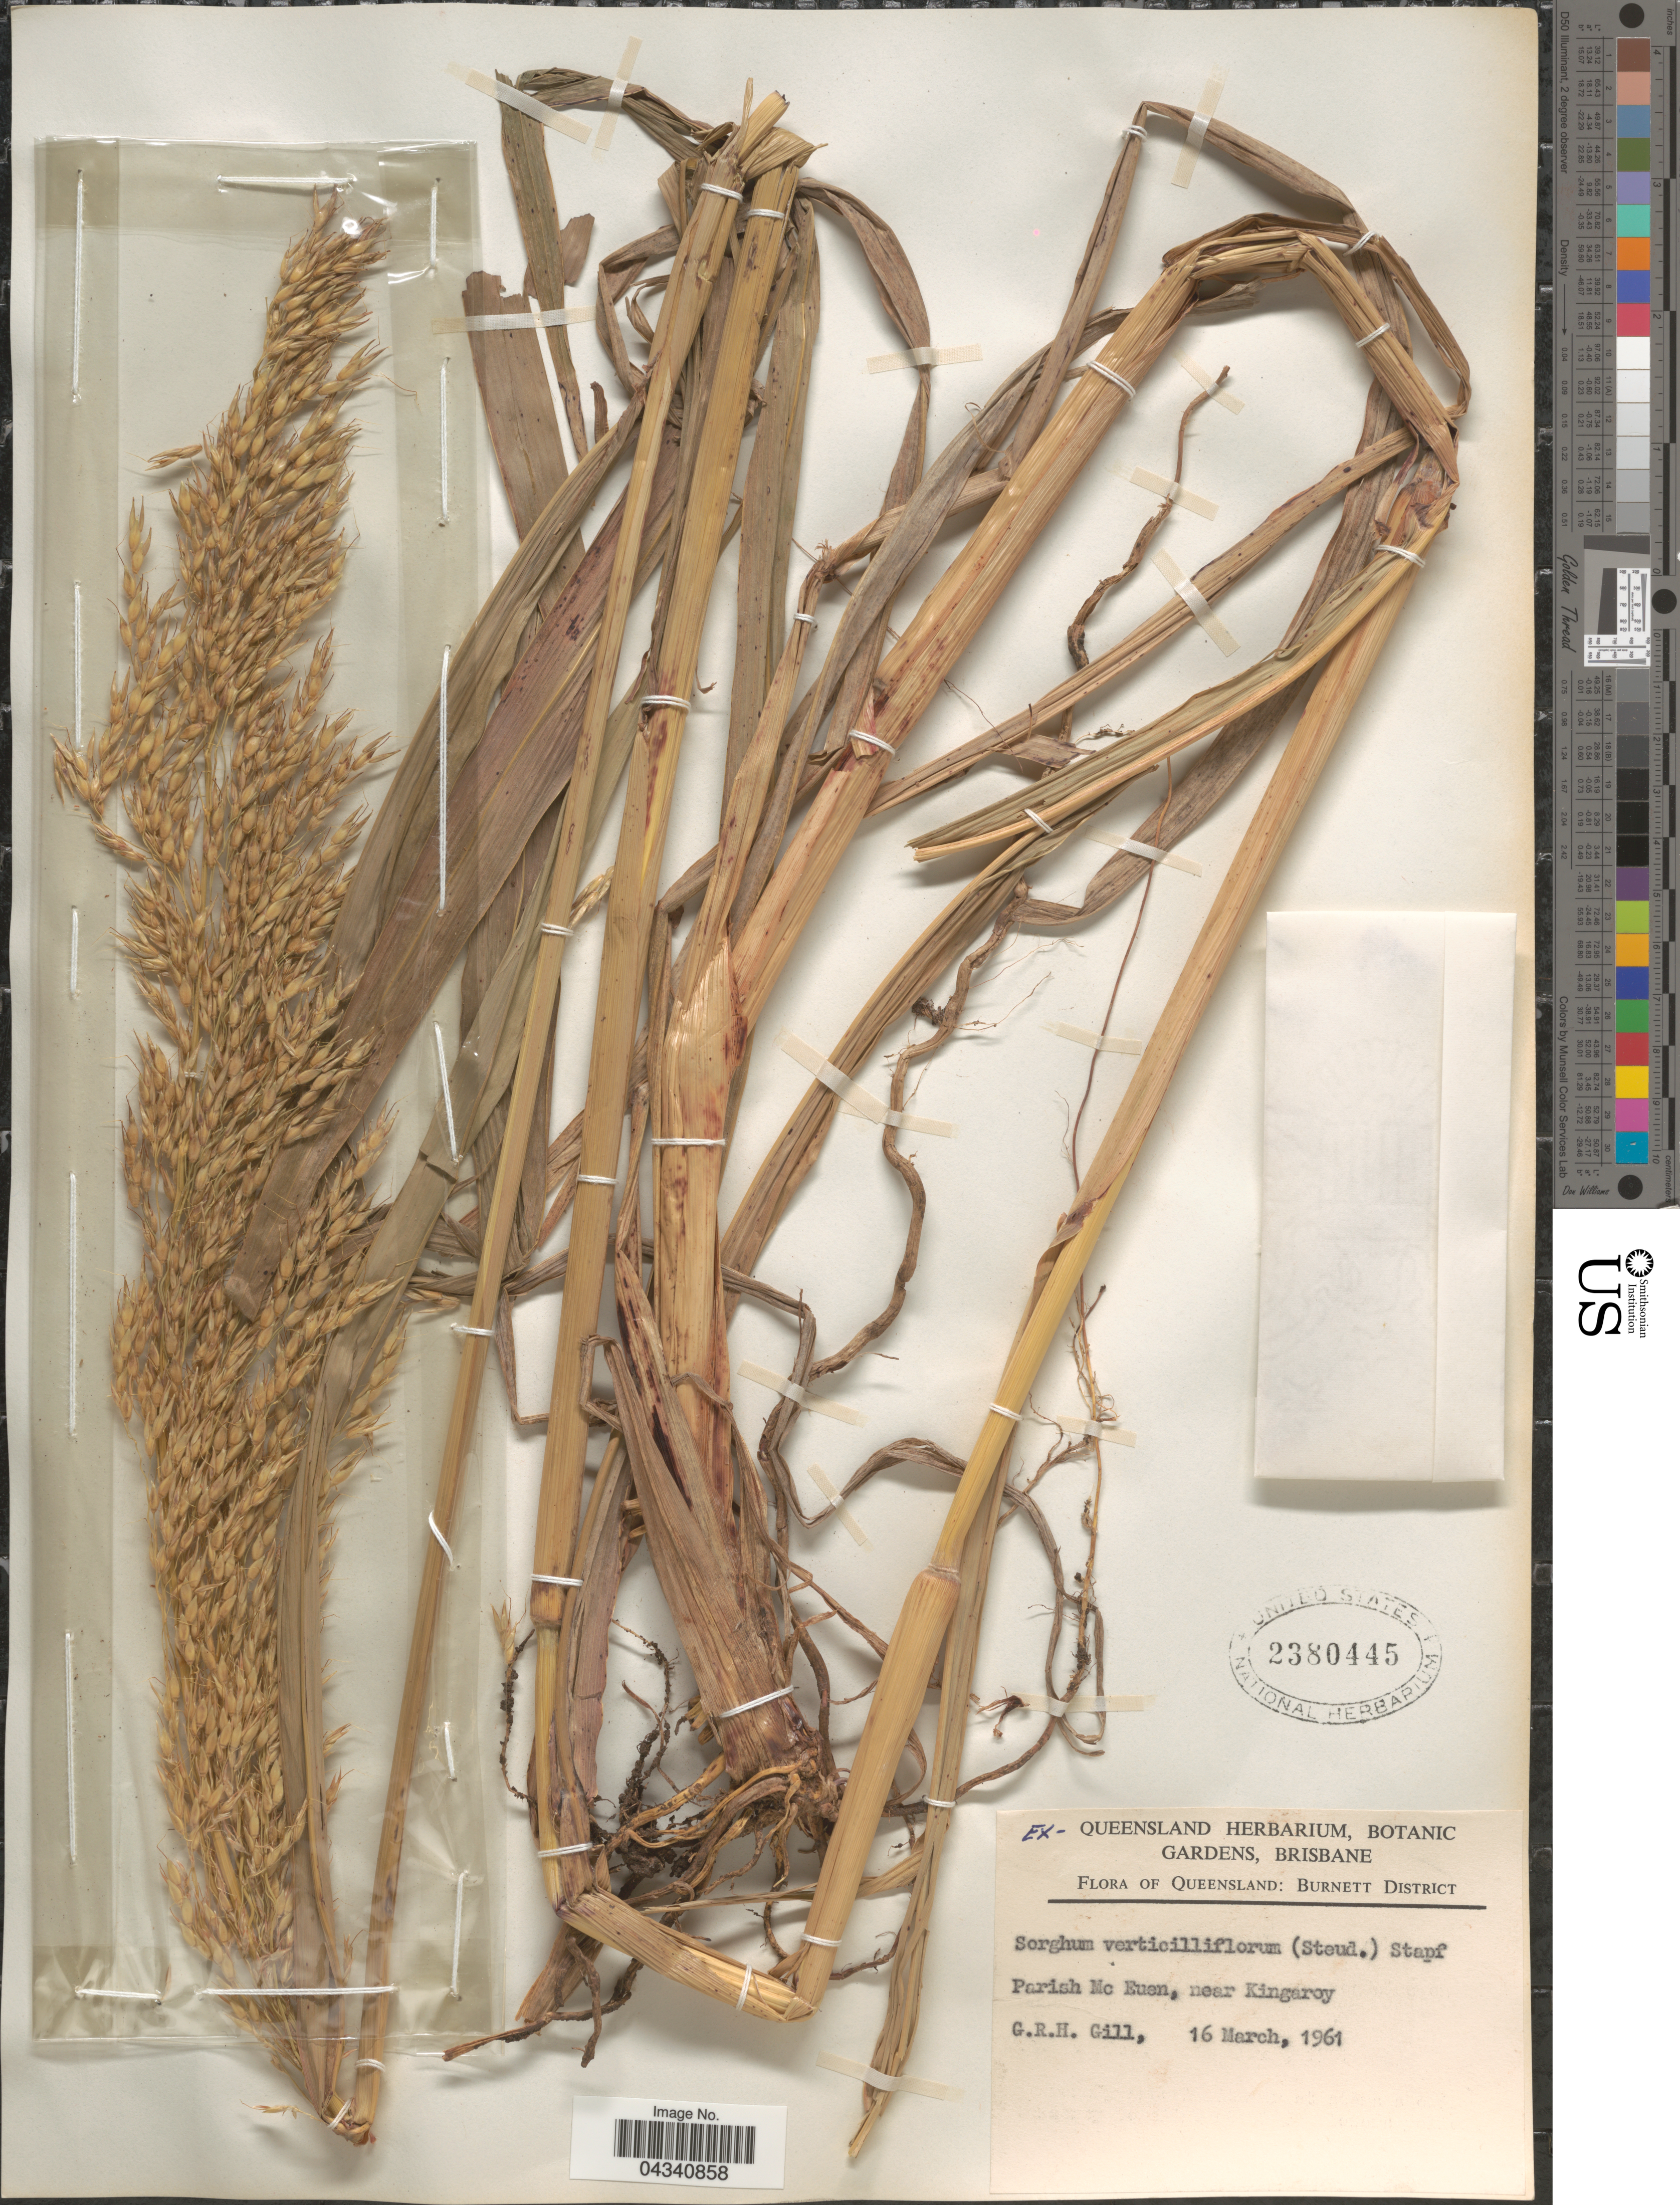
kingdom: Plantae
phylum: Tracheophyta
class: Liliopsida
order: Poales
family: Poaceae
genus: Sorghum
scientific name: Sorghum arundinaceum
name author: (Desv.) Stapf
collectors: G. Gill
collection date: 1961-03-16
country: Australia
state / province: Queensland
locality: Burnett District. Parish Nc Euen, near Kingaroy.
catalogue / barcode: US 2380445